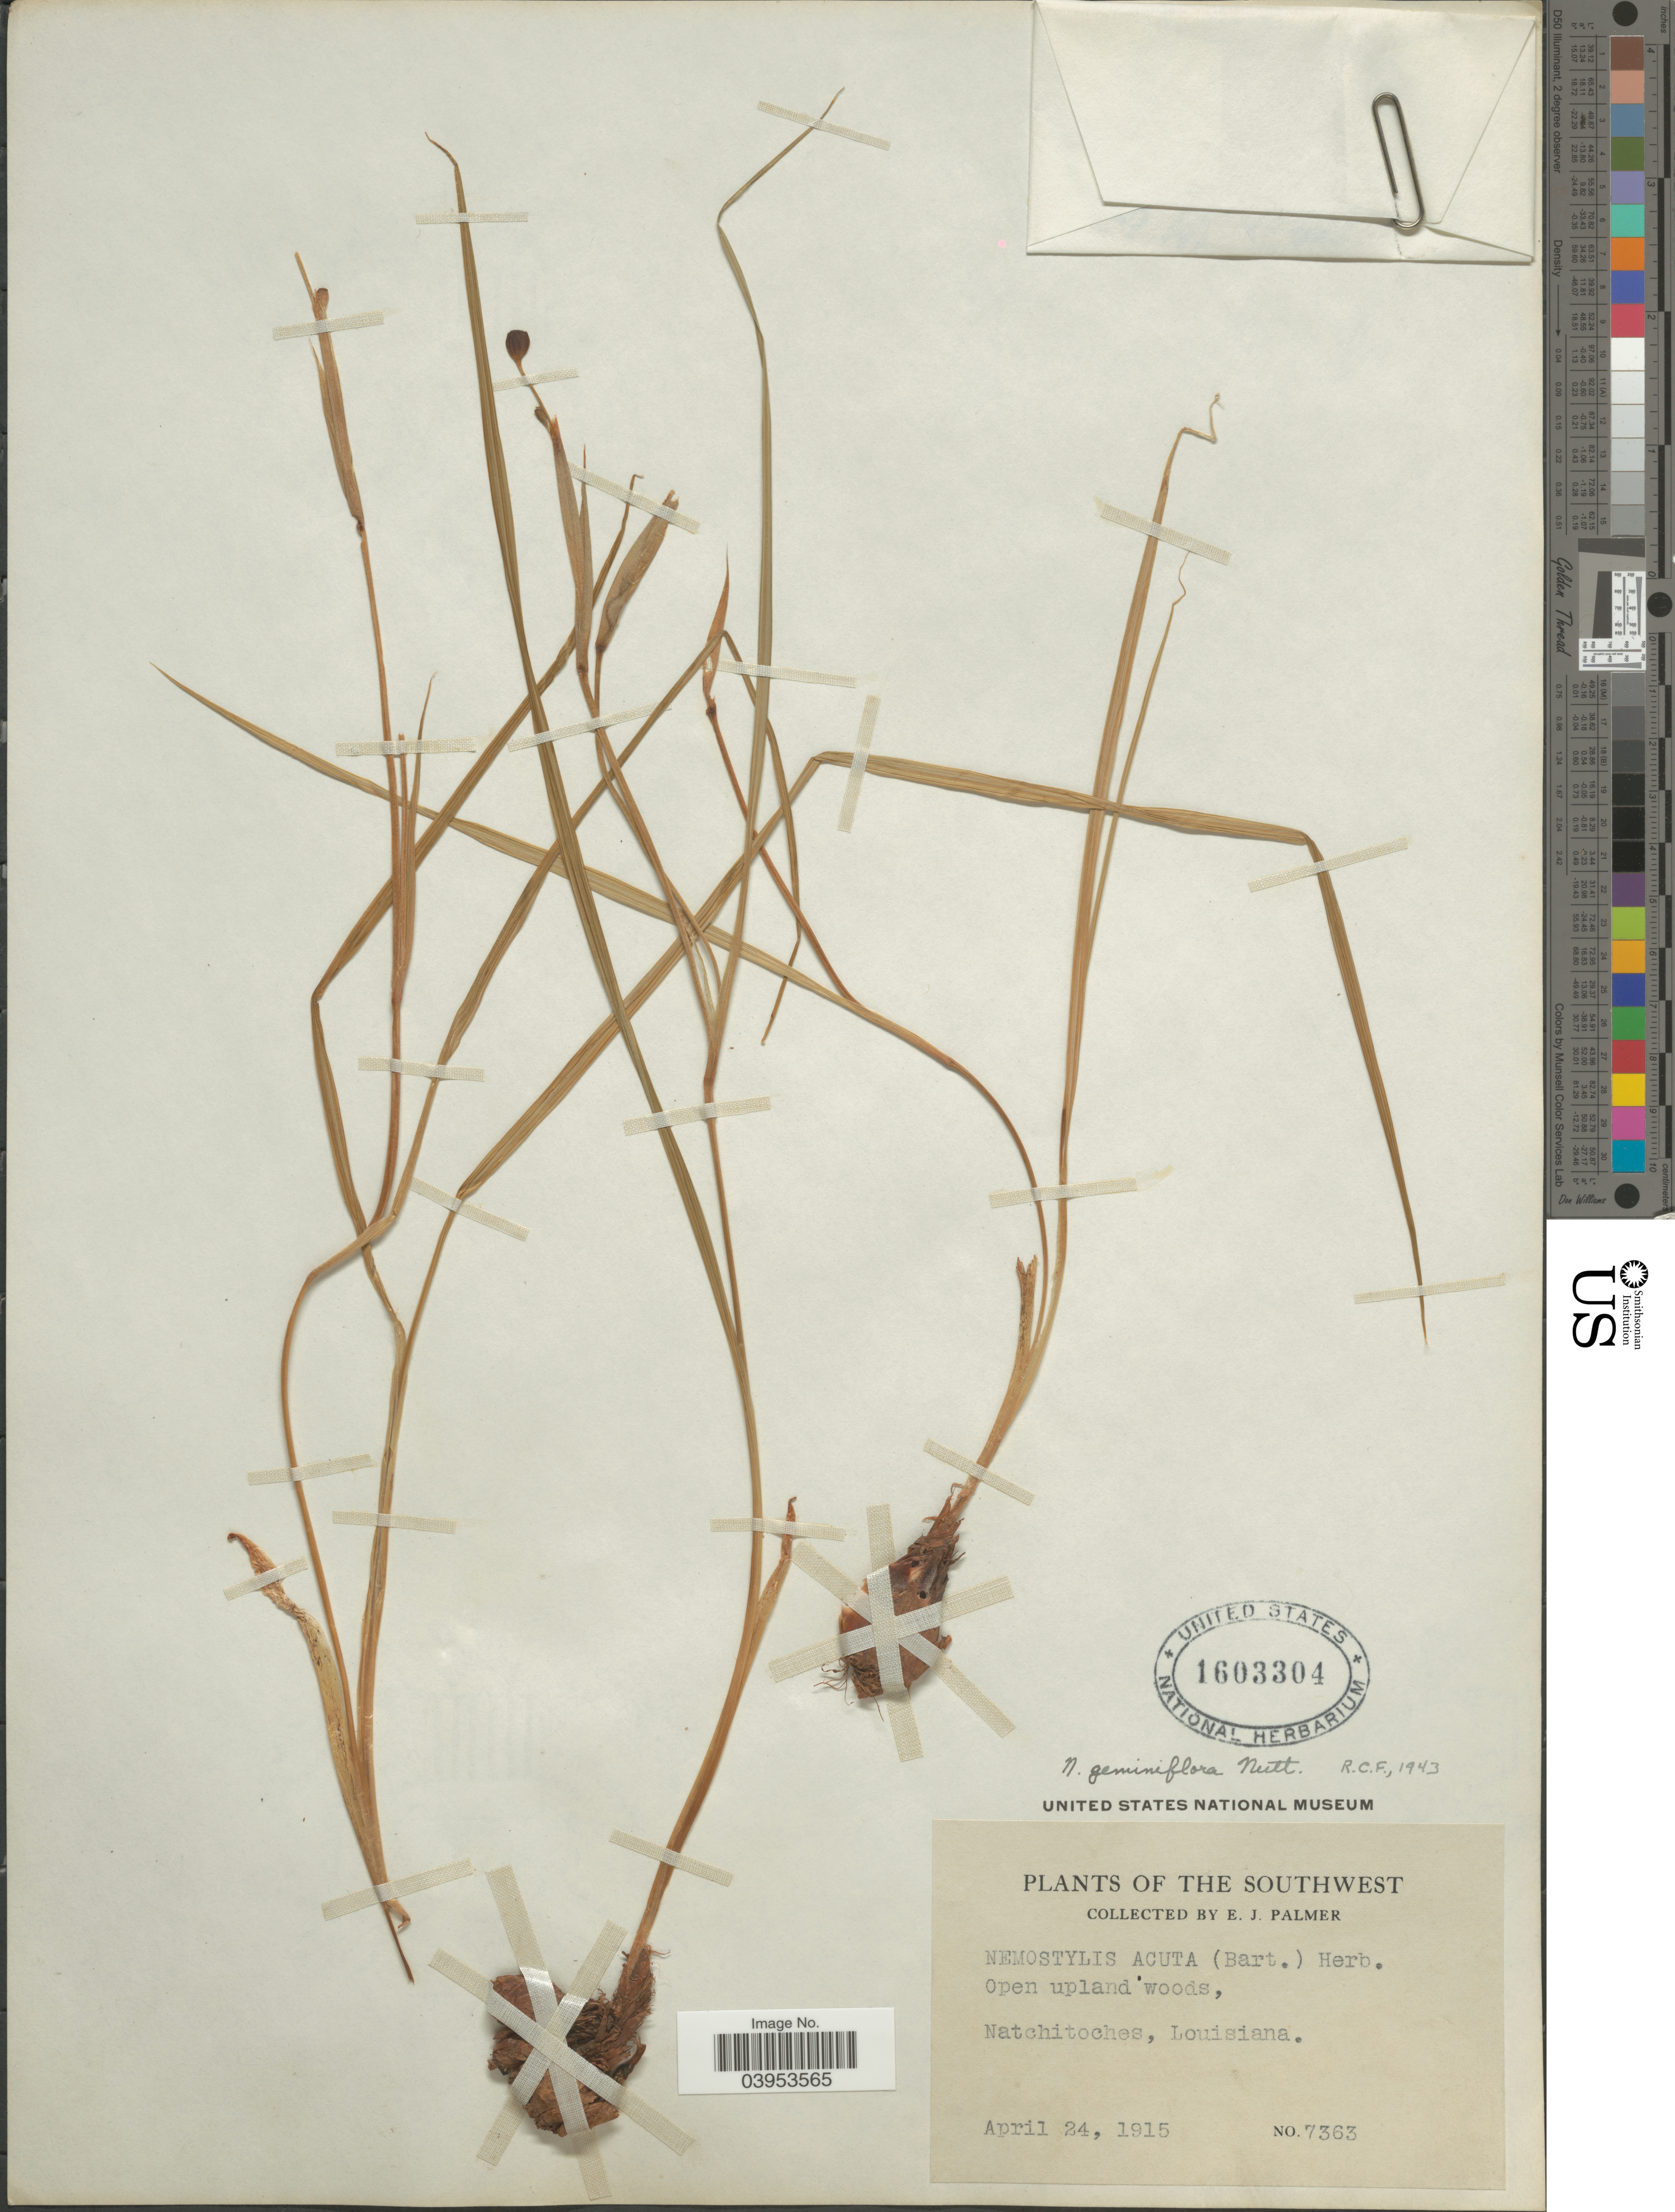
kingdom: Plantae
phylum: Tracheophyta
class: Liliopsida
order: Asparagales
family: Iridaceae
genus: Nemastylis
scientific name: Nemastylis geminiflora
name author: Nutt.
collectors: E. J. Palmer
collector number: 7363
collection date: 1915-04-24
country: United States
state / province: Louisiana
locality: The Southwest. Natchitoches.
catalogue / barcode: US 1603304